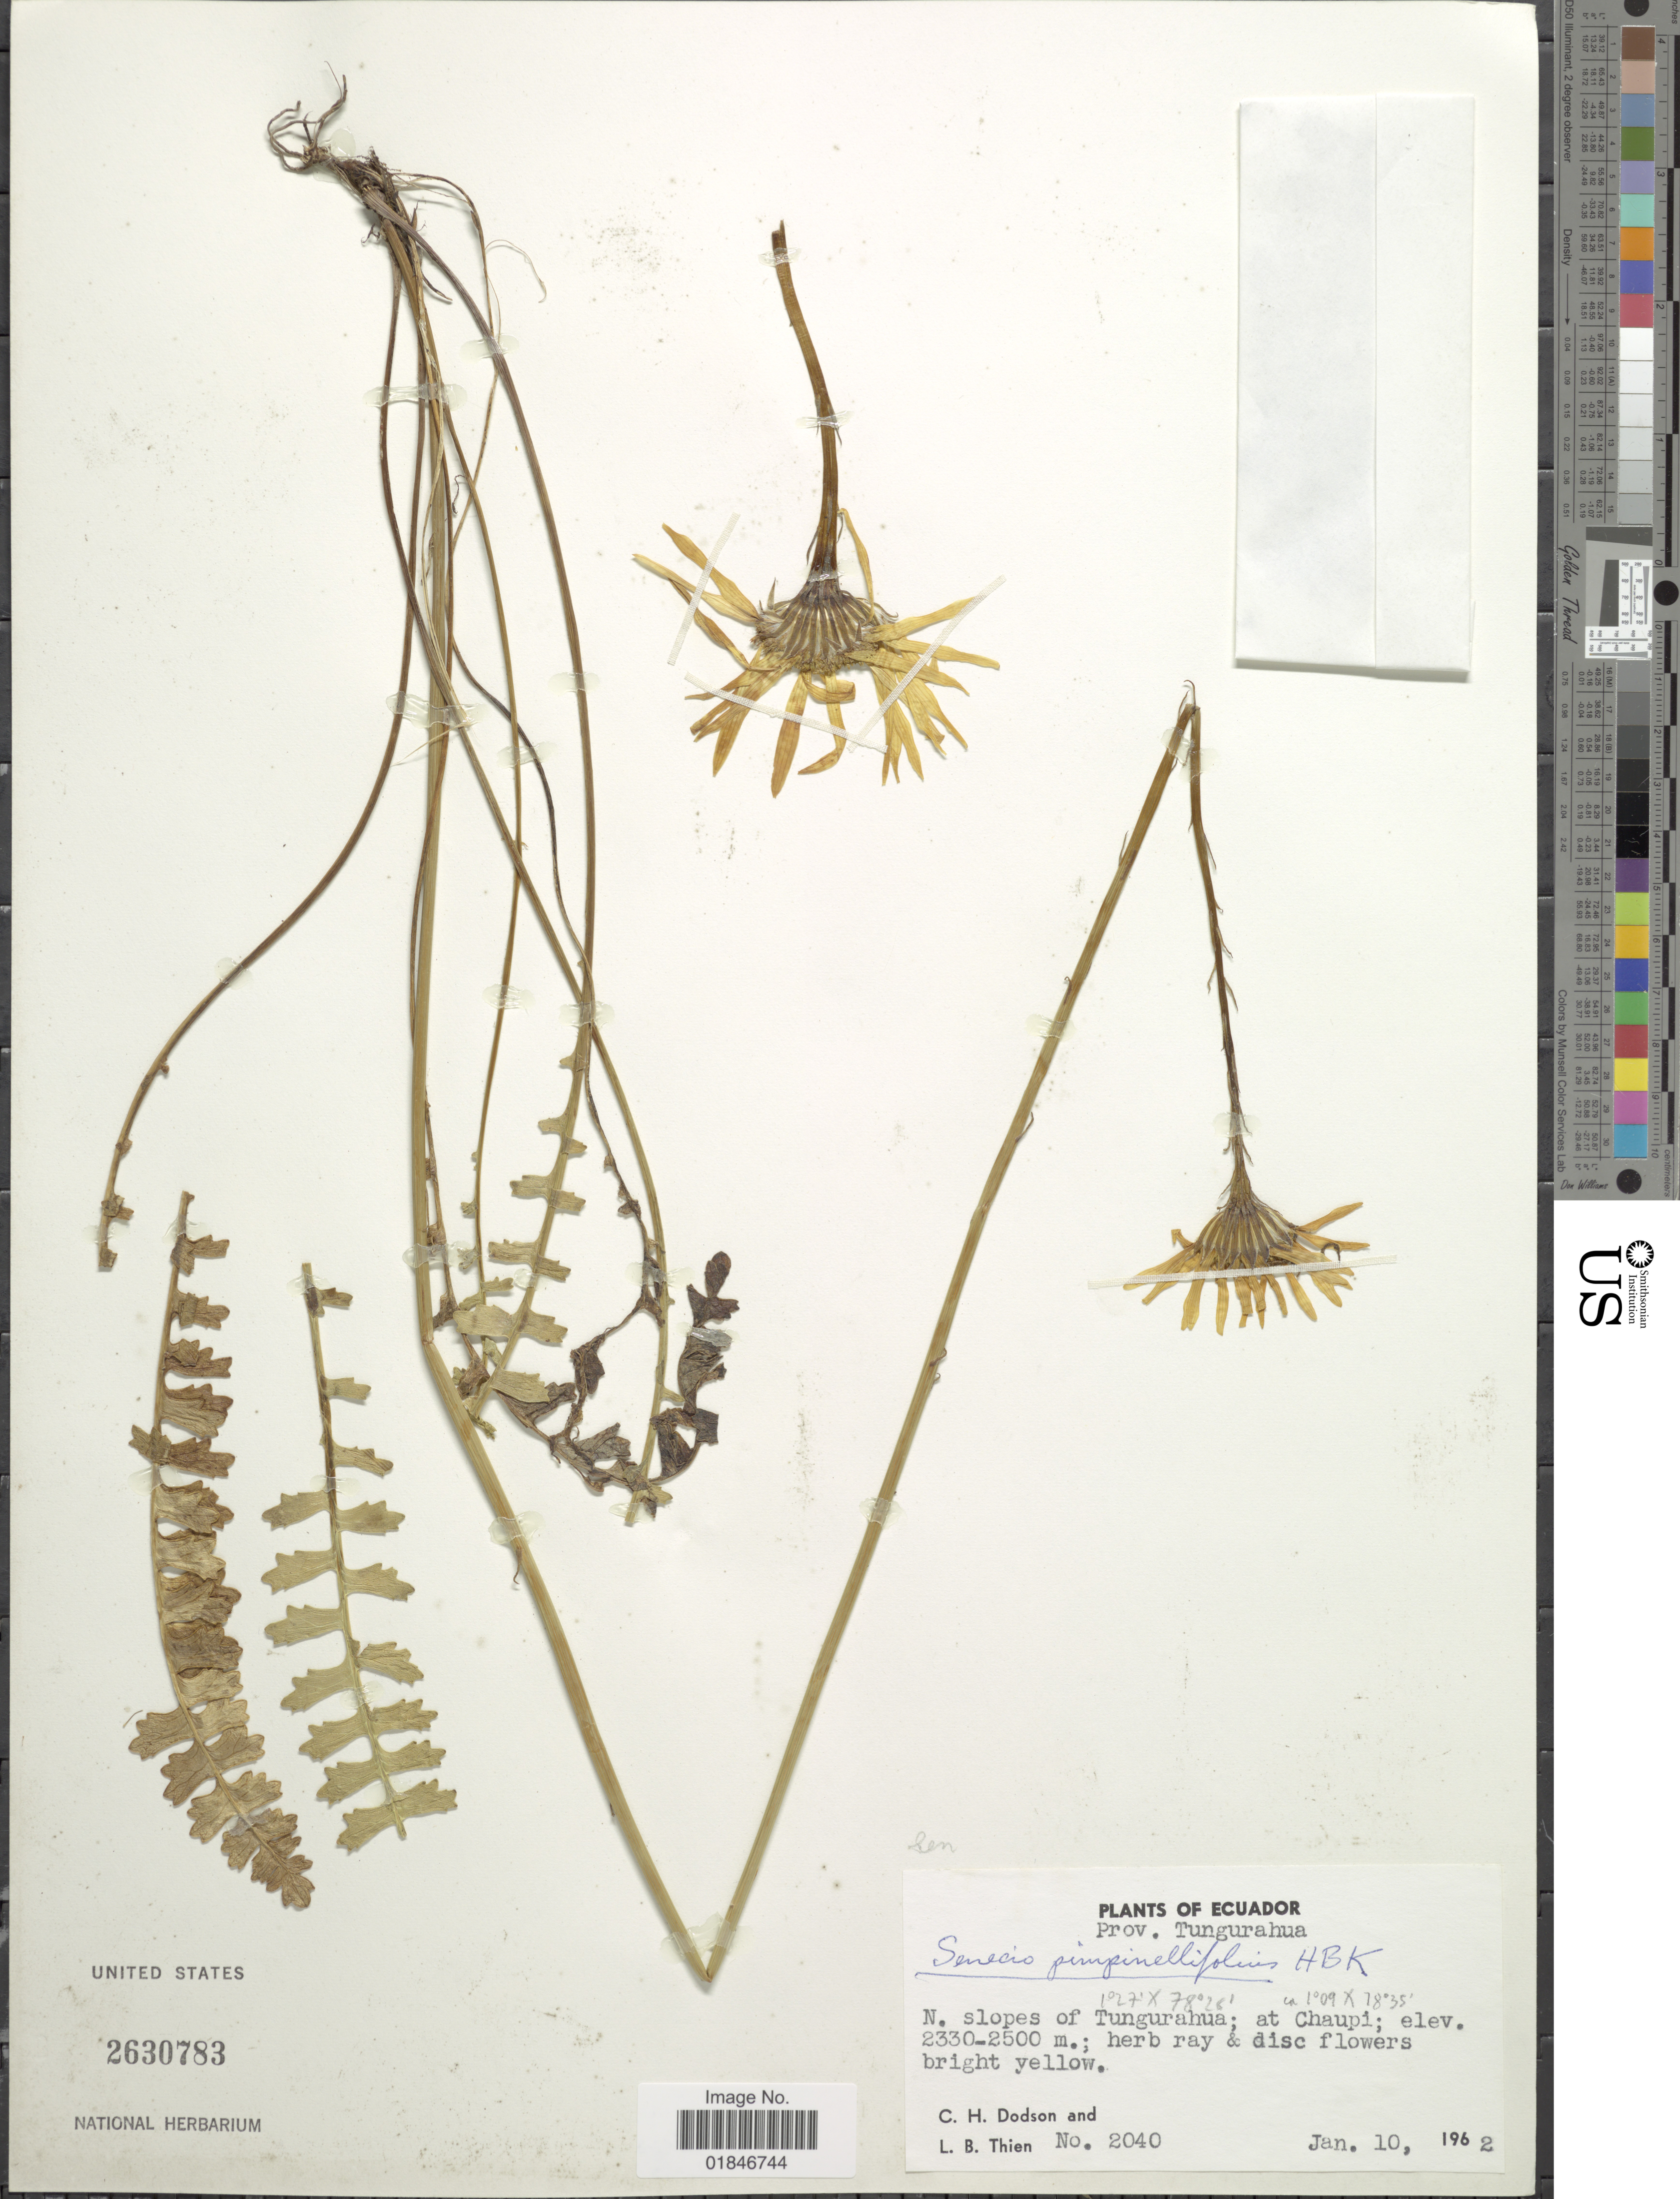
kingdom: Plantae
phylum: Tracheophyta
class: Magnoliopsida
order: Asterales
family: Asteraceae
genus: Dorobaea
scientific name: Dorobaea pimpinellifolia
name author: (Kunth) B. Nord.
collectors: C. H. Dodson & L. Thien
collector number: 2040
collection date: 1962-01-10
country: Ecuador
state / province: Tungurahua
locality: Prov. Tungurahua. N. slopes of Tungurahua; At Chaupi.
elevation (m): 2330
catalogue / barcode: US 263783